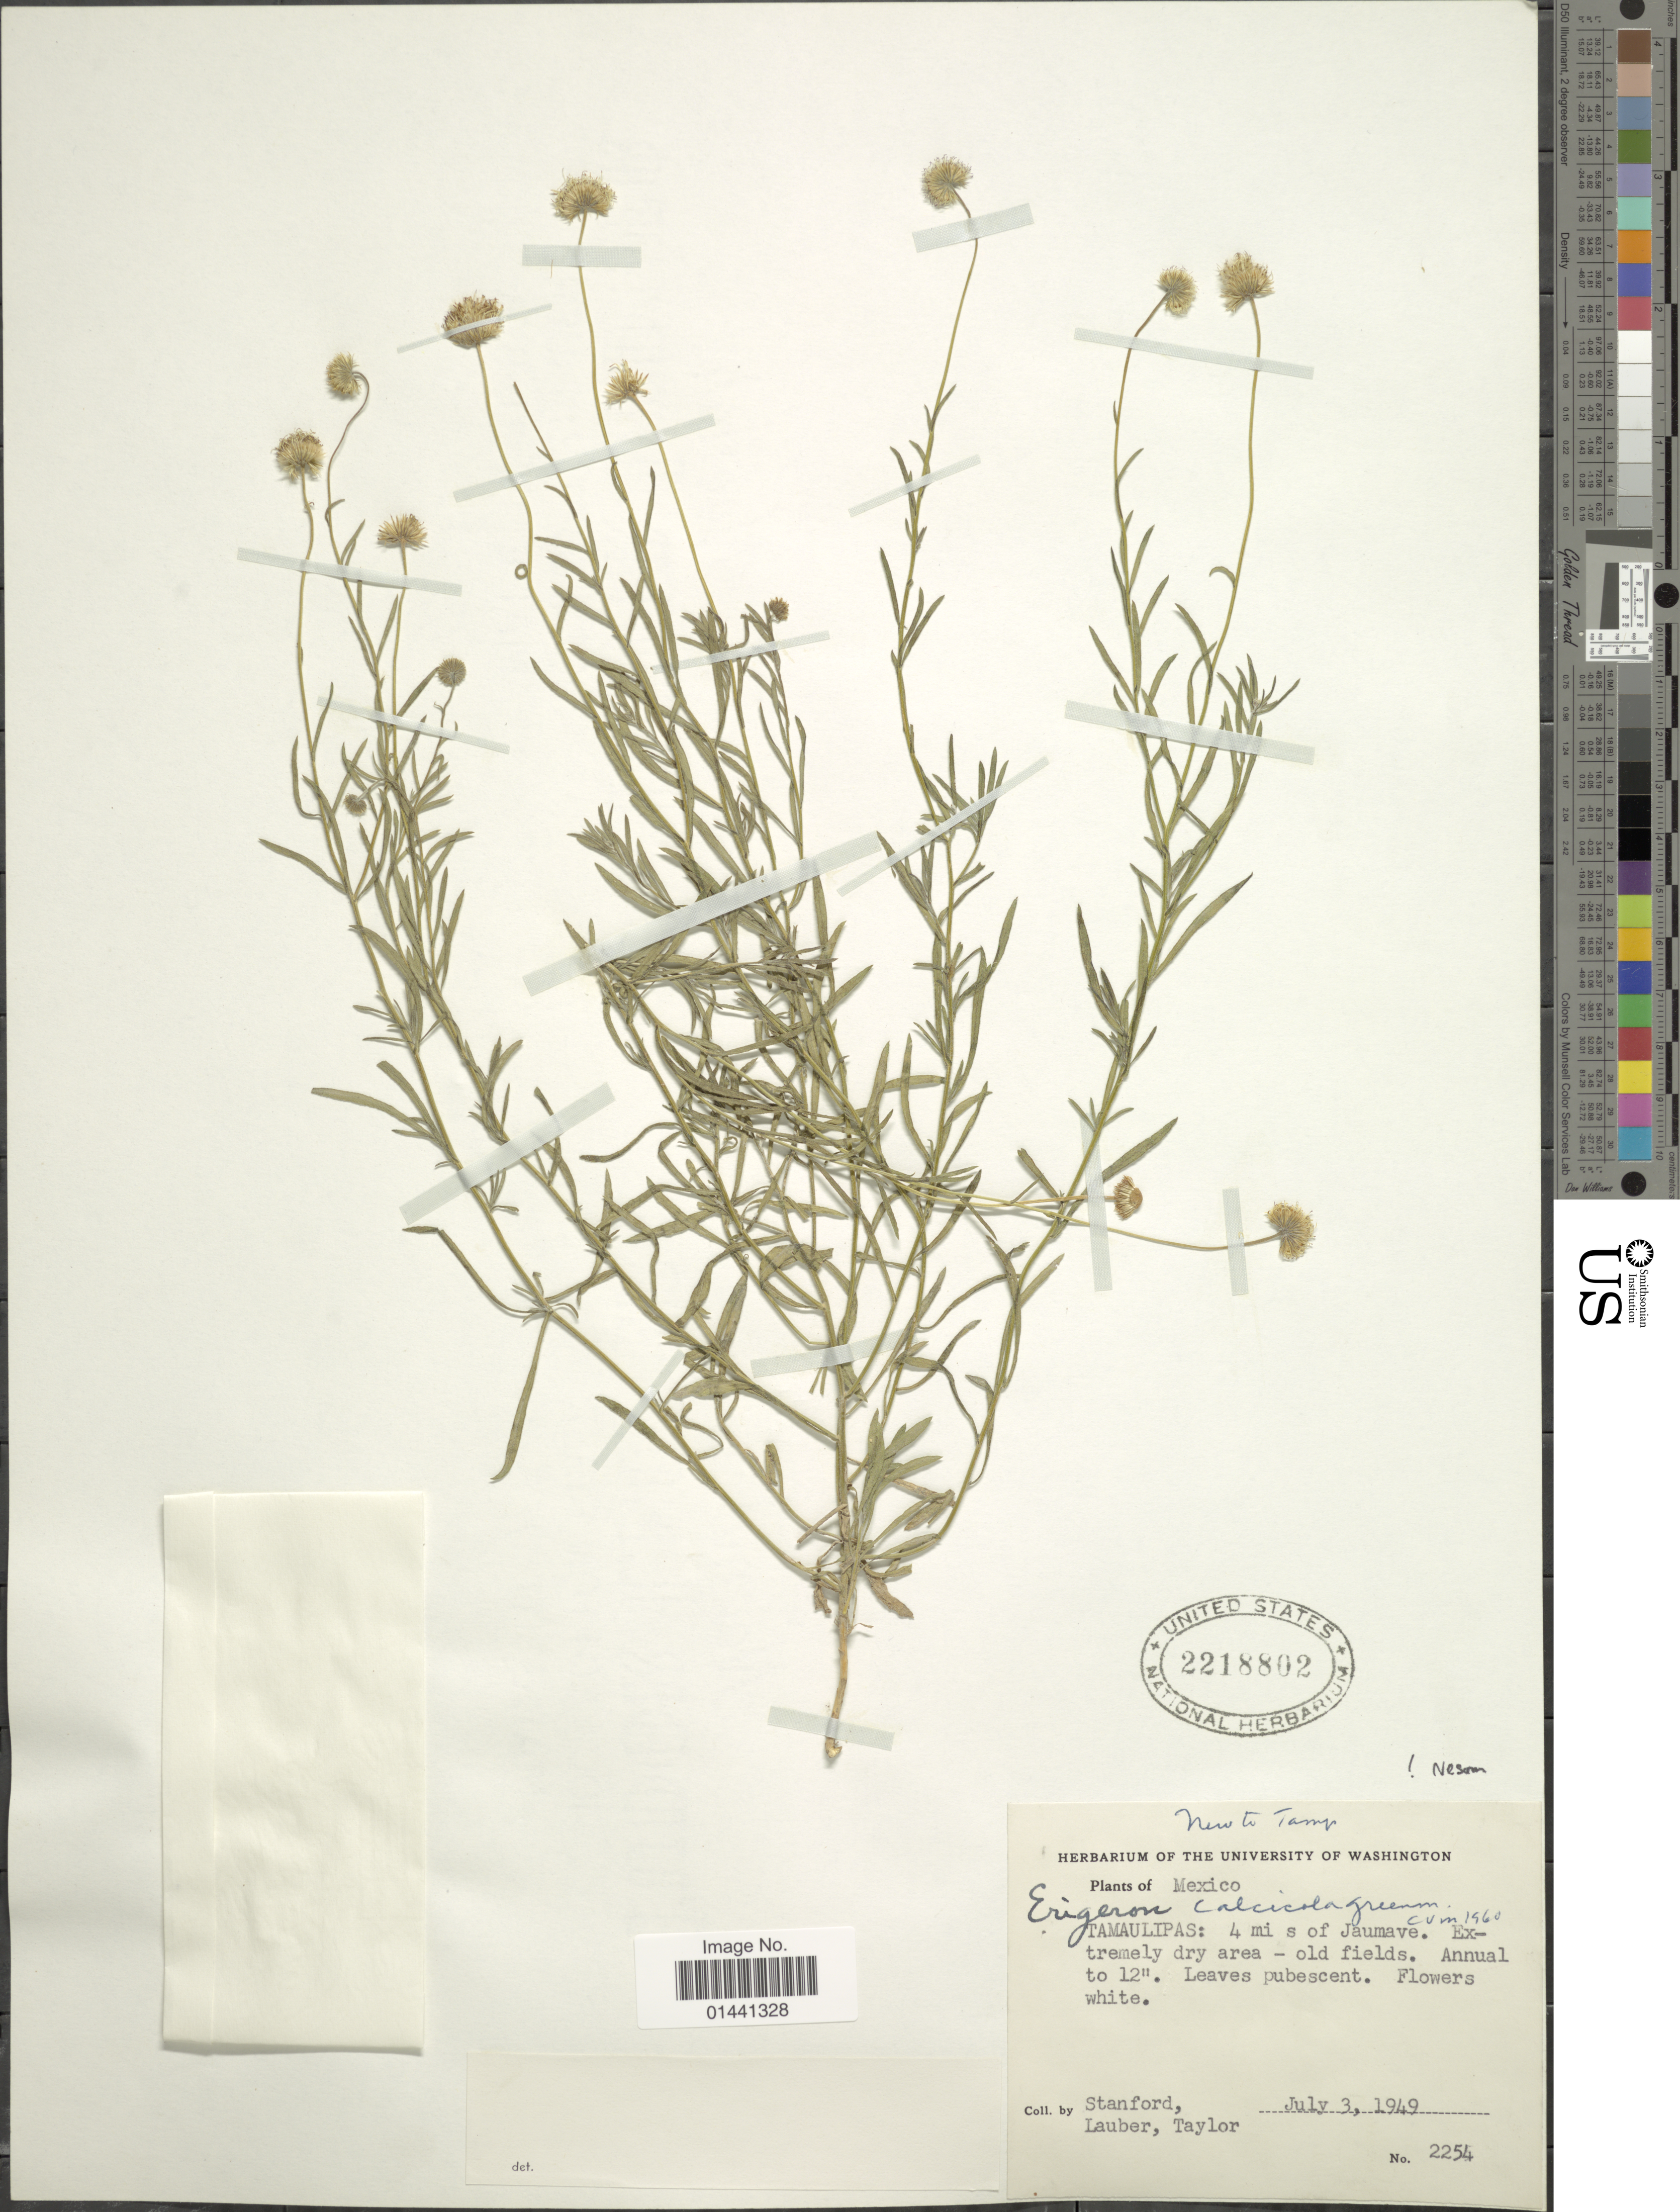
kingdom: Plantae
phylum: Tracheophyta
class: Magnoliopsida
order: Asterales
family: Asteraceae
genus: Erigeron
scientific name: Erigeron calcicola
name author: Greenm.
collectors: -. Stanford, Lauber, -- & -- Taylor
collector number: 2254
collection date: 1949-07-03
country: Mexico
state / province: Tamaulipas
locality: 4 mi s of Jaumave, extremely dry area, old fields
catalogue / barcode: US 2218802